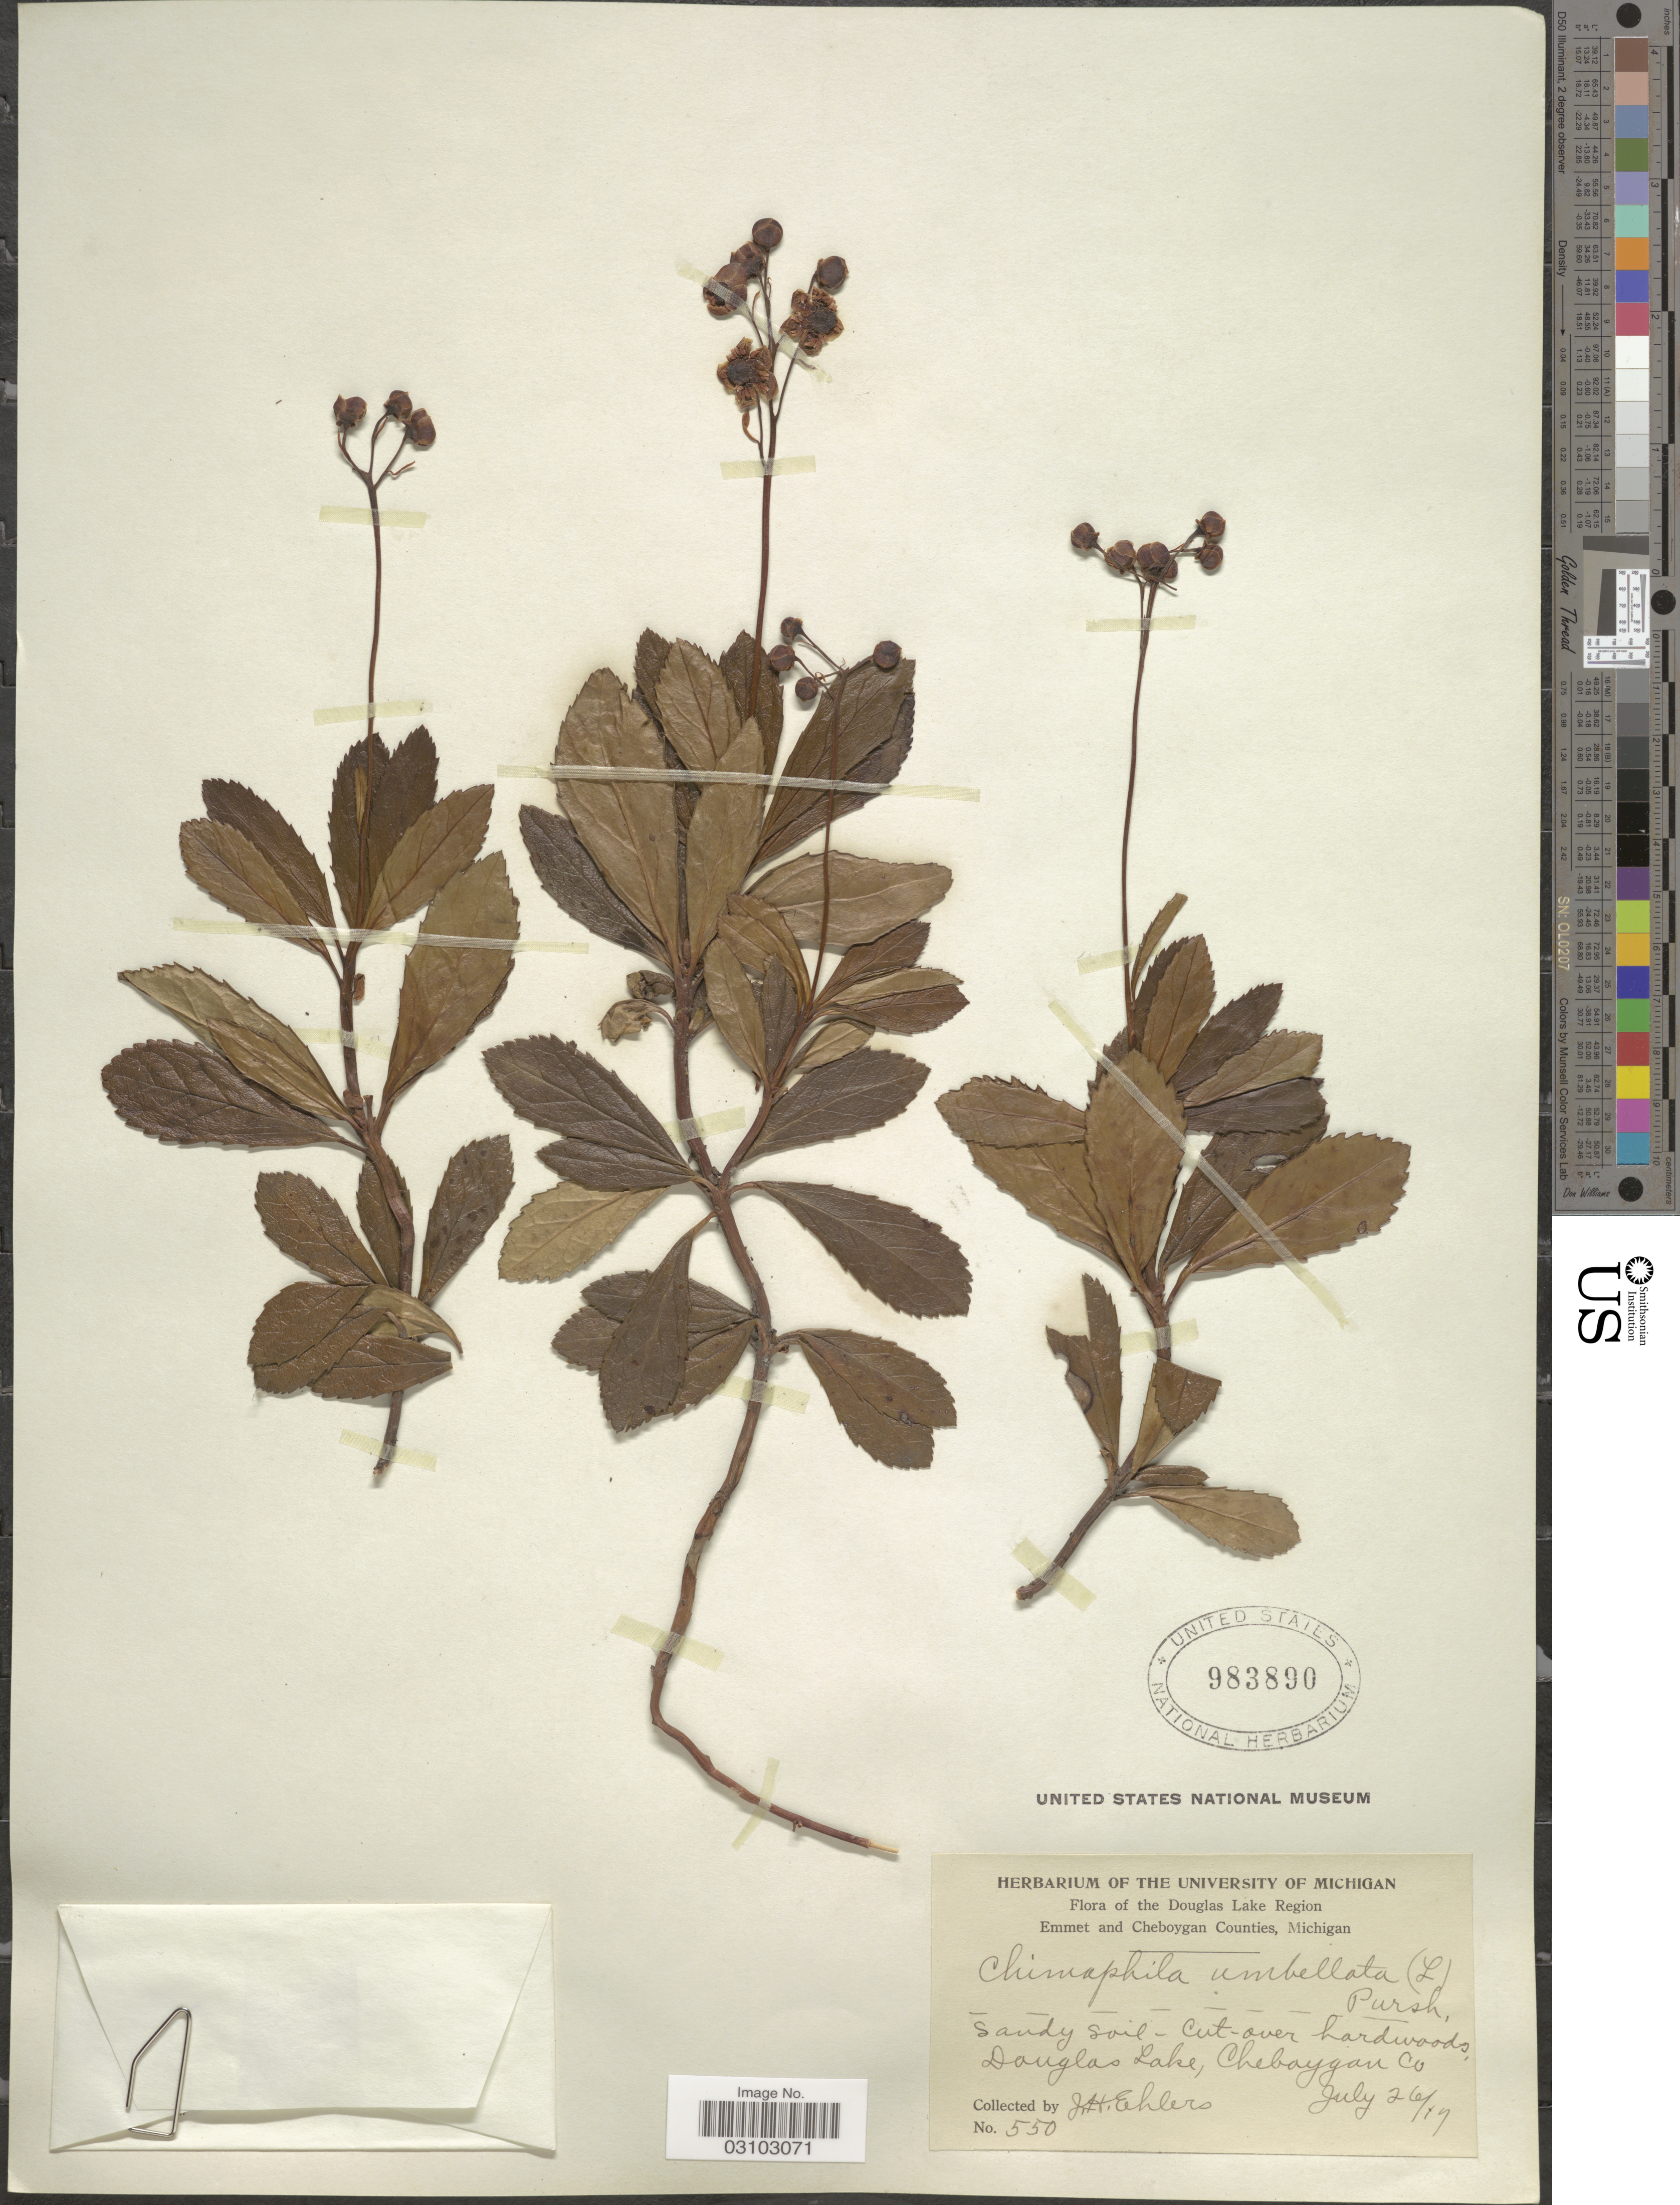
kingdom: Plantae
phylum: Tracheophyta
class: Magnoliopsida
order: Ericales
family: Ericaceae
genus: Chimaphila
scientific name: Chimaphila umbellata var. occidentalis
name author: (Rydb.) S.F. Blake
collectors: J. H. Ehlers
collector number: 550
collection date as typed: Transcribed d/m/y: 26/7/17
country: United States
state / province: Michigan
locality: Douglas Lake Region, Emmet and Cheboygan Counties. Douglas Lake, Cheboygan Co.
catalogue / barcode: US 983890